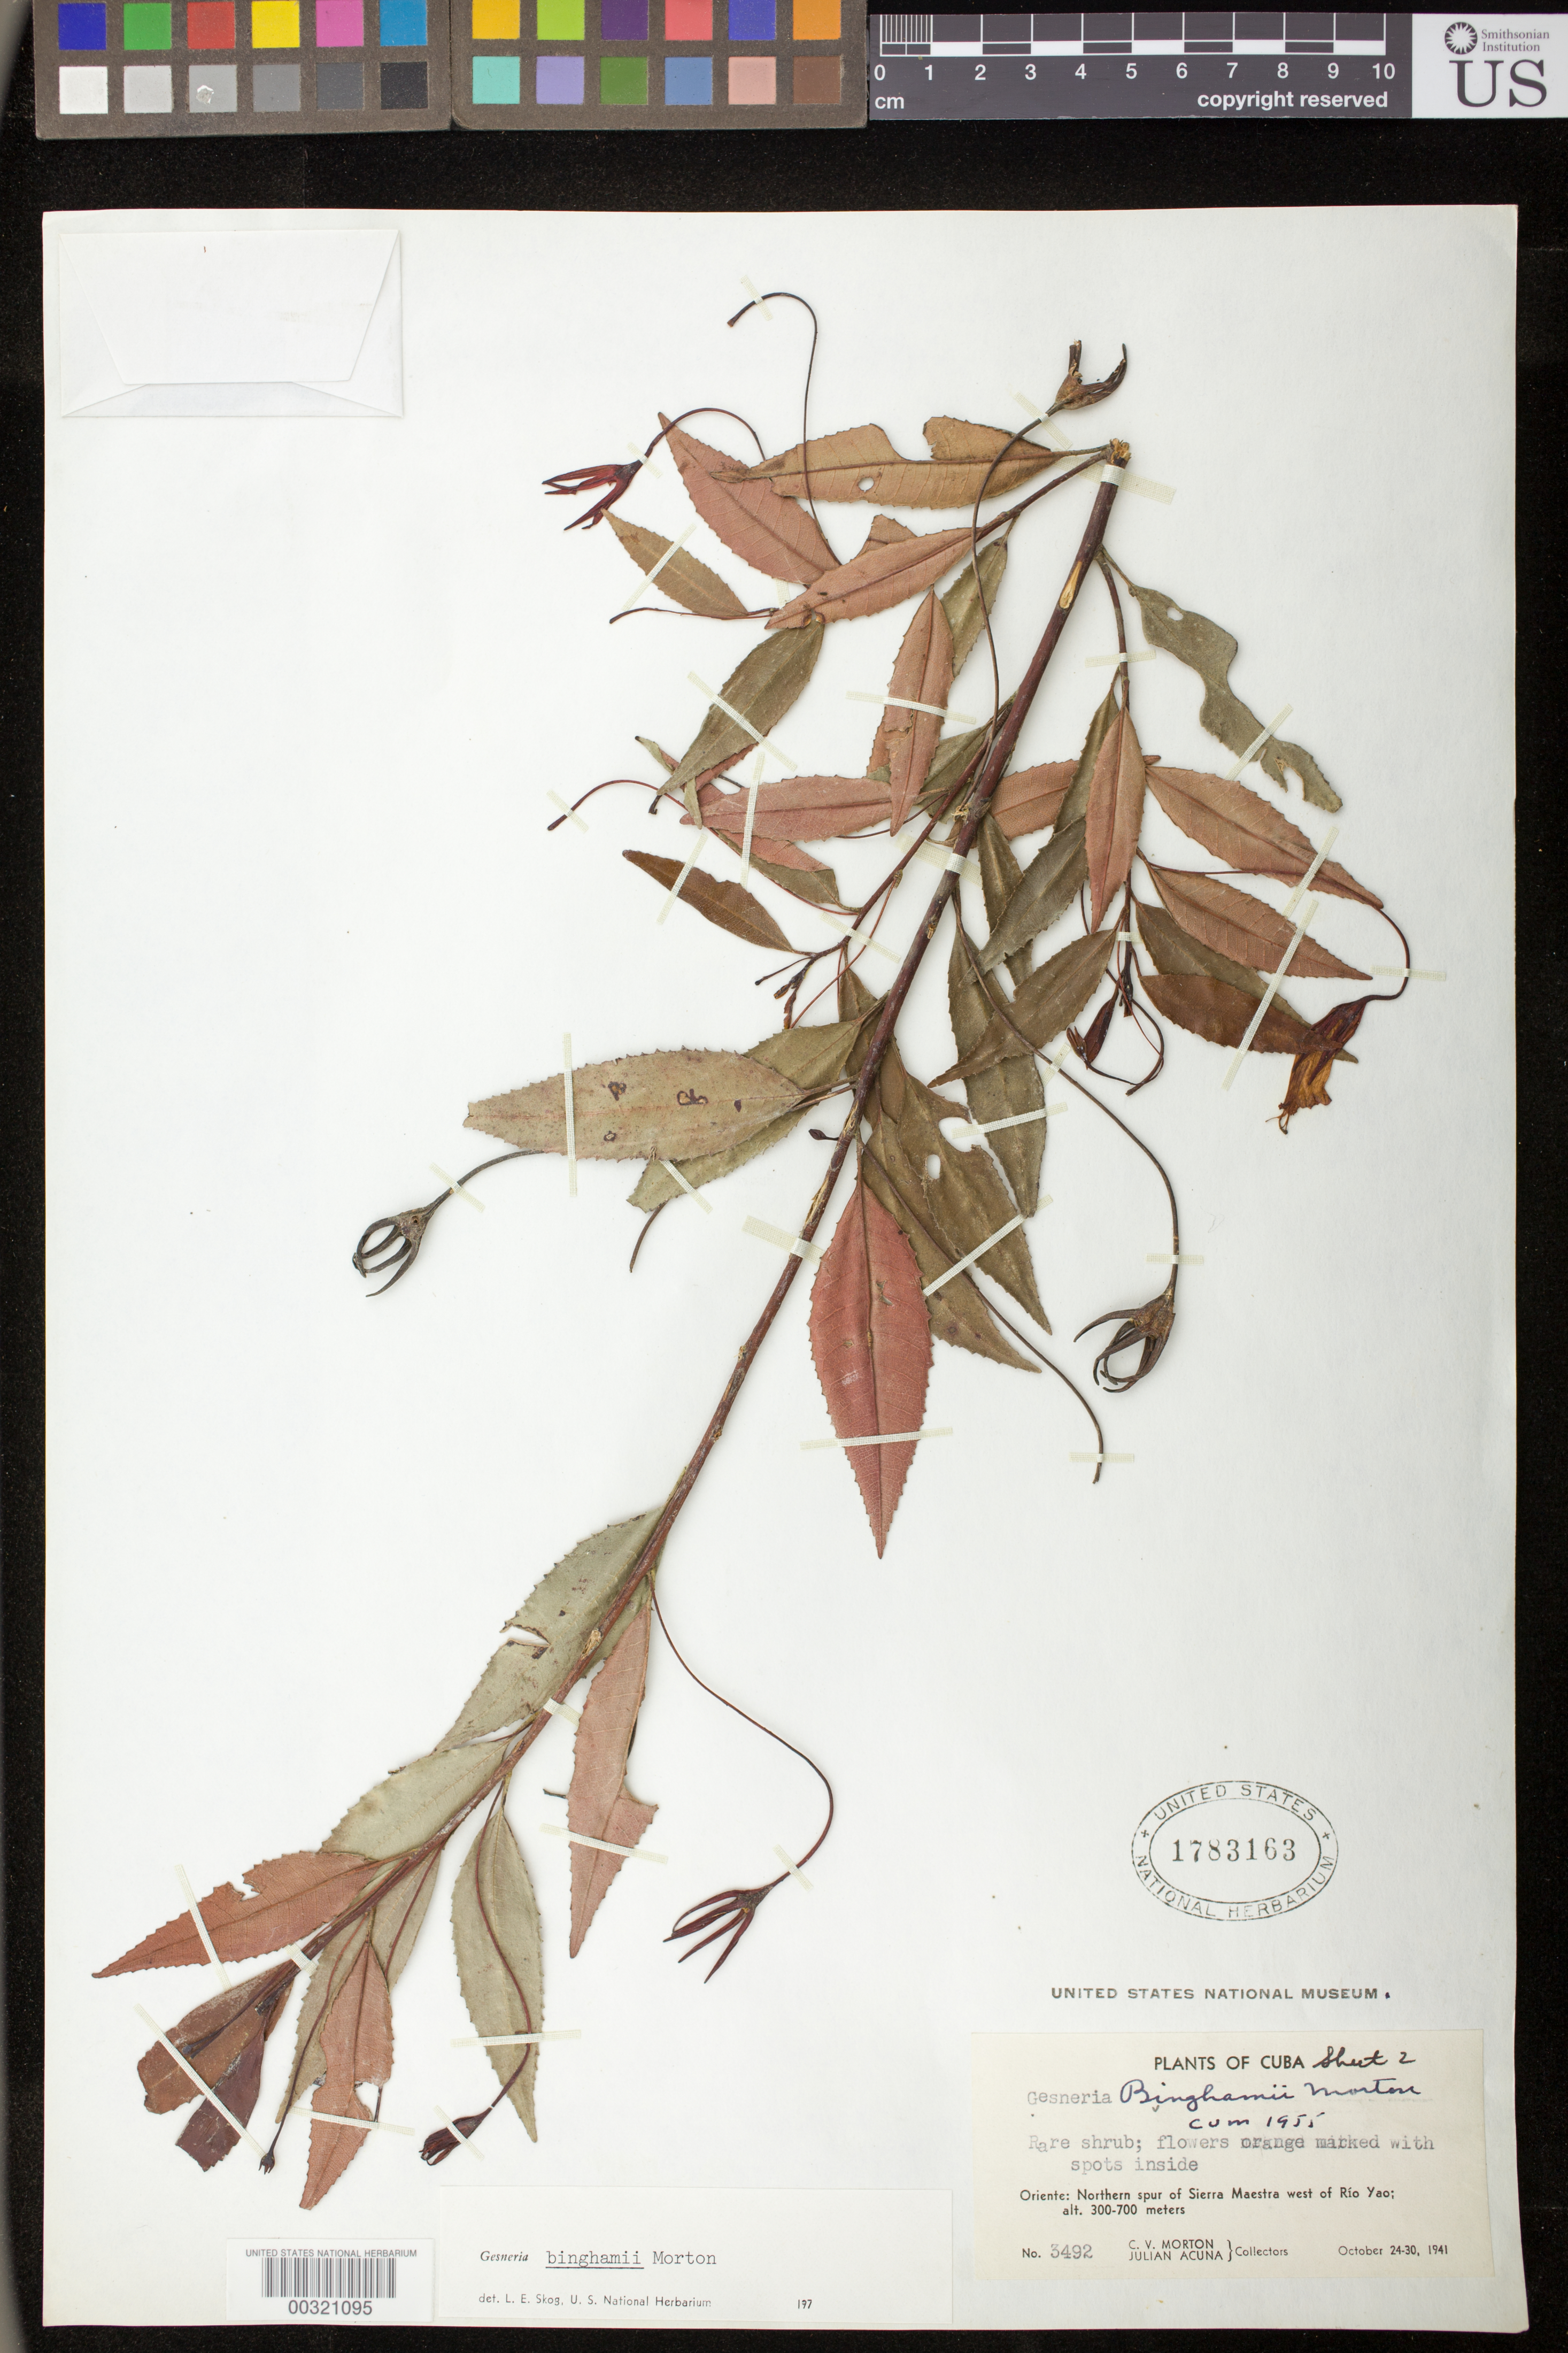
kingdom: Plantae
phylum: Tracheophyta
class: Magnoliopsida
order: Lamiales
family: Gesneriaceae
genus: Gesneria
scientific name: Gesneria binghamii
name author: C.V. Morton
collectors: C. V. Morton & J. Acuña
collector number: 3492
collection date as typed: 24-30 Oct 1941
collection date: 1941-10-24/1941-10-30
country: Cuba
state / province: Oriente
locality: Northern spur of Sierra Maestra W of Rio Yao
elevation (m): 300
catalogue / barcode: US 1783163